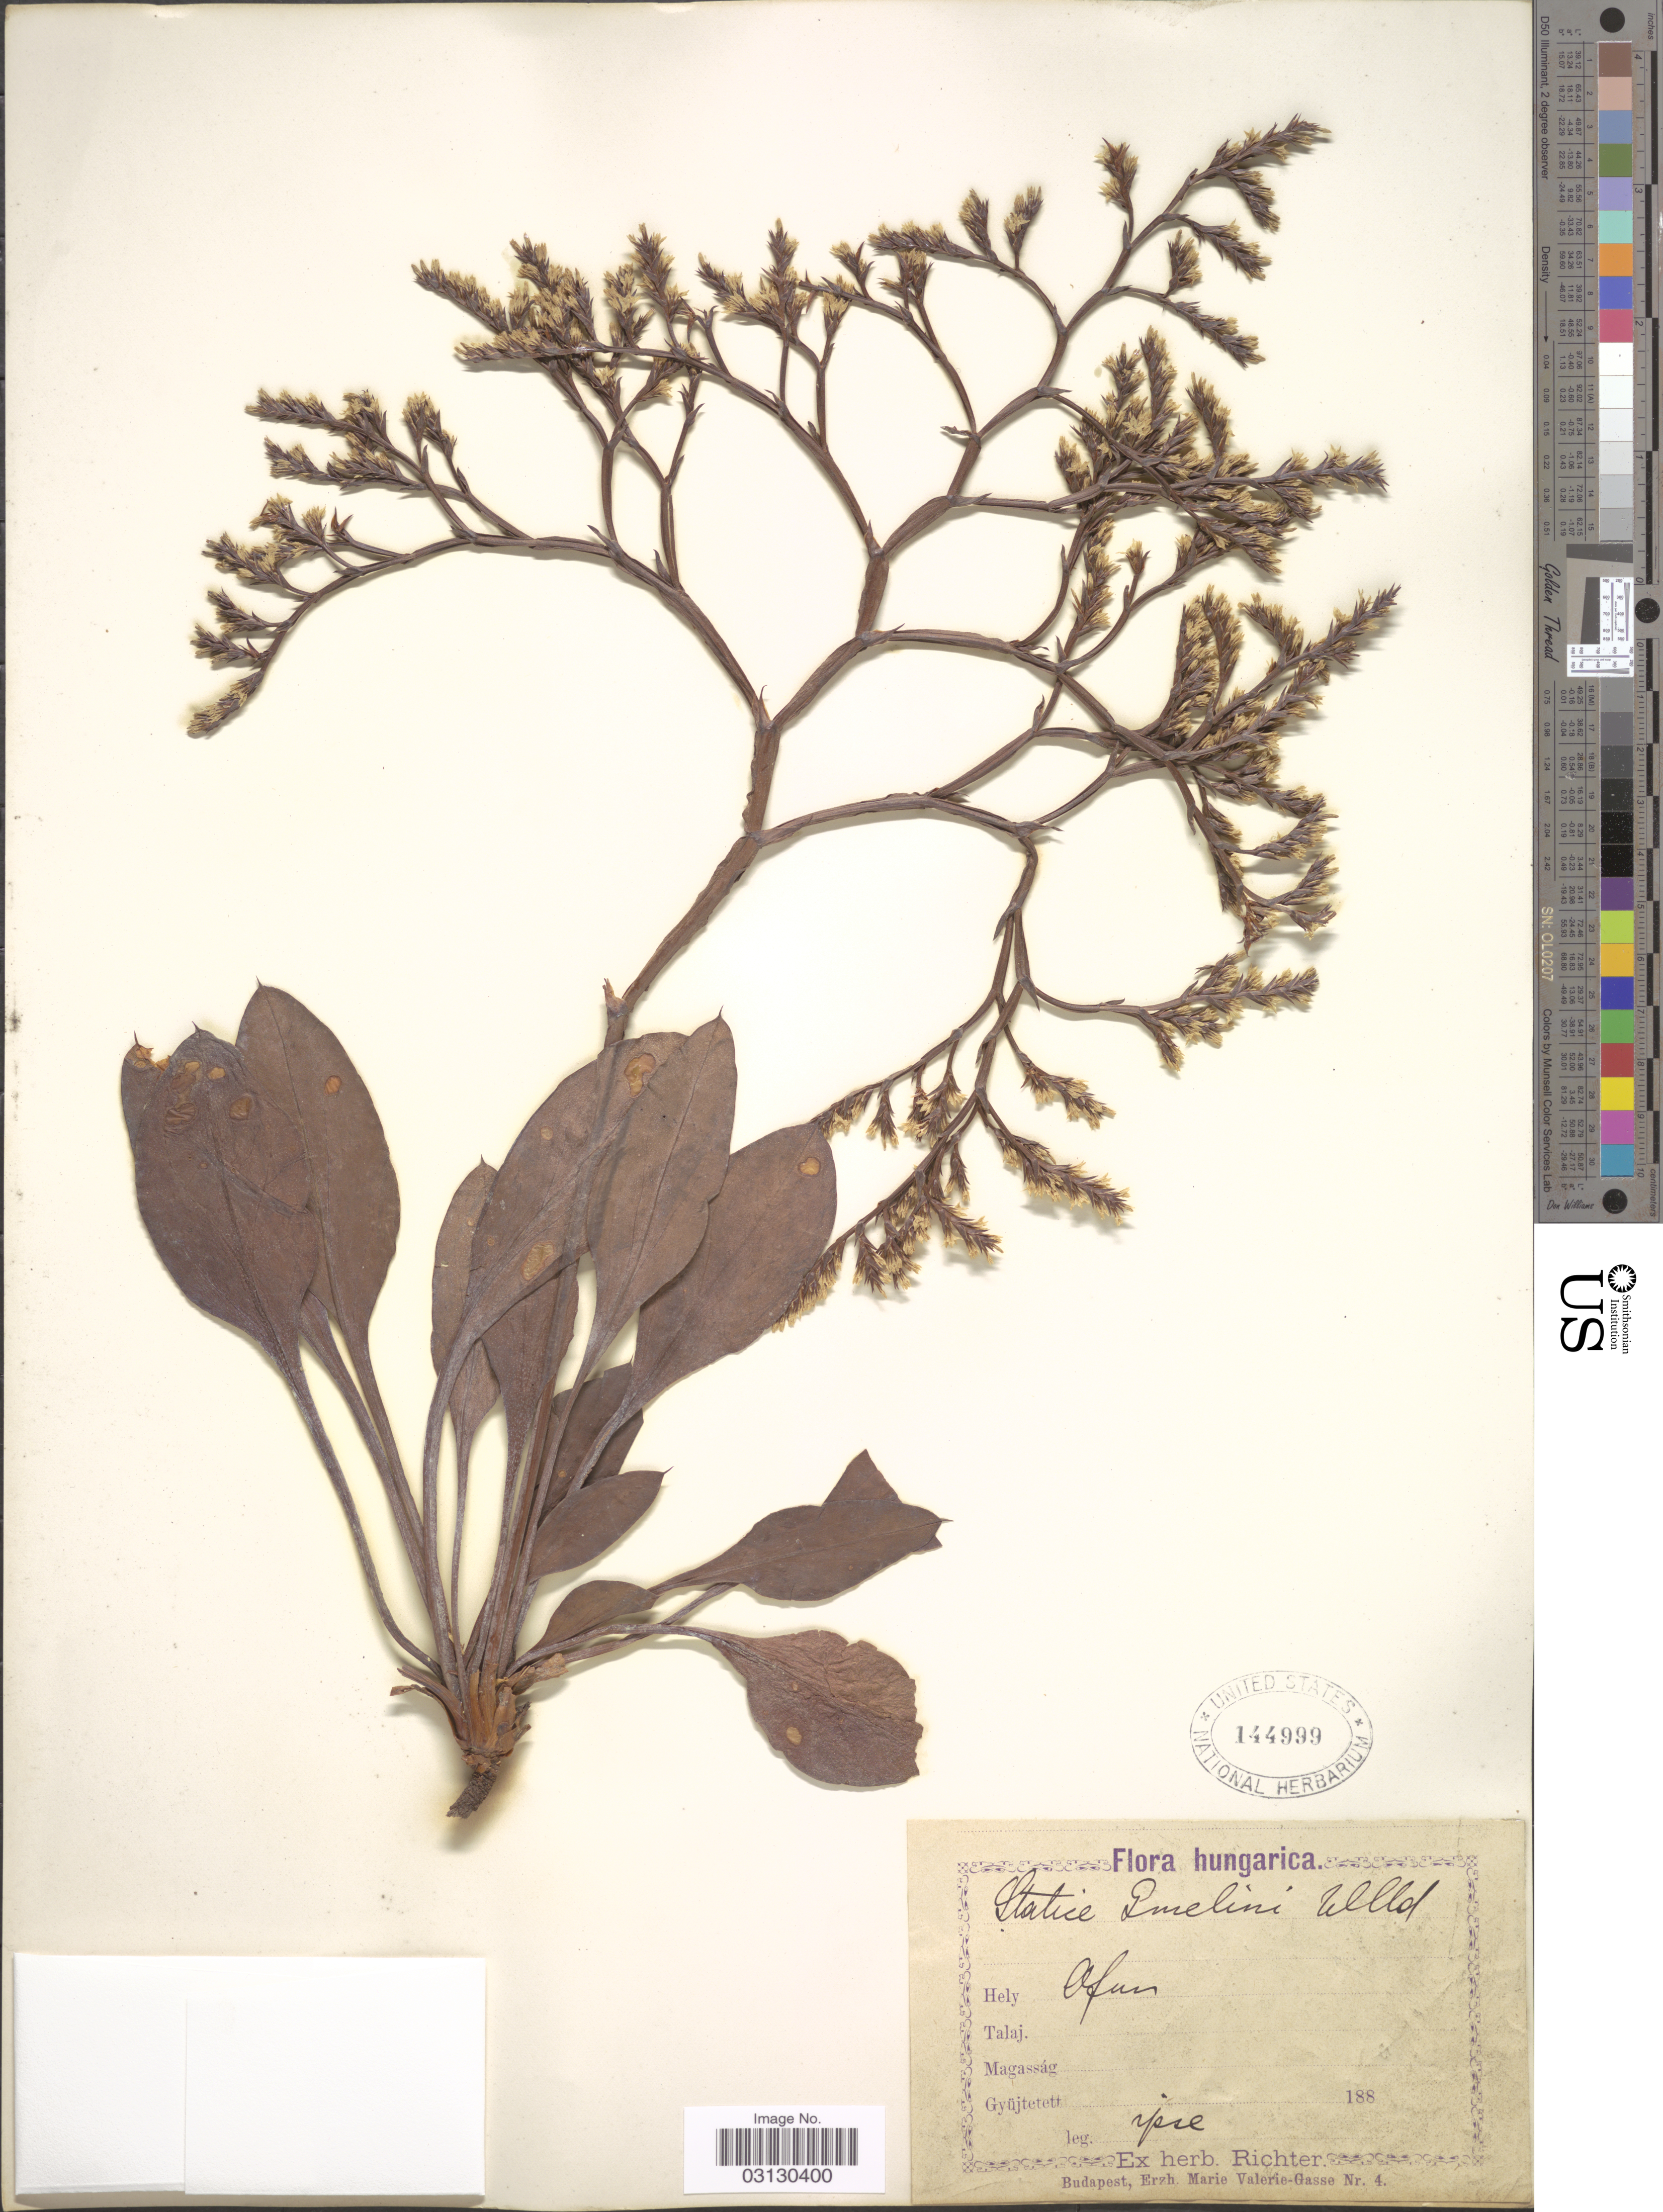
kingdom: Plantae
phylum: Tracheophyta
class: Magnoliopsida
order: Caryophyllales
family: Plumbaginaceae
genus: Limonium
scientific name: Limonium gmelinii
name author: (Willd.) Kuntze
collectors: -- Richter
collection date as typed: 188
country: Hungary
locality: Ofen.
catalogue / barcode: US 144999